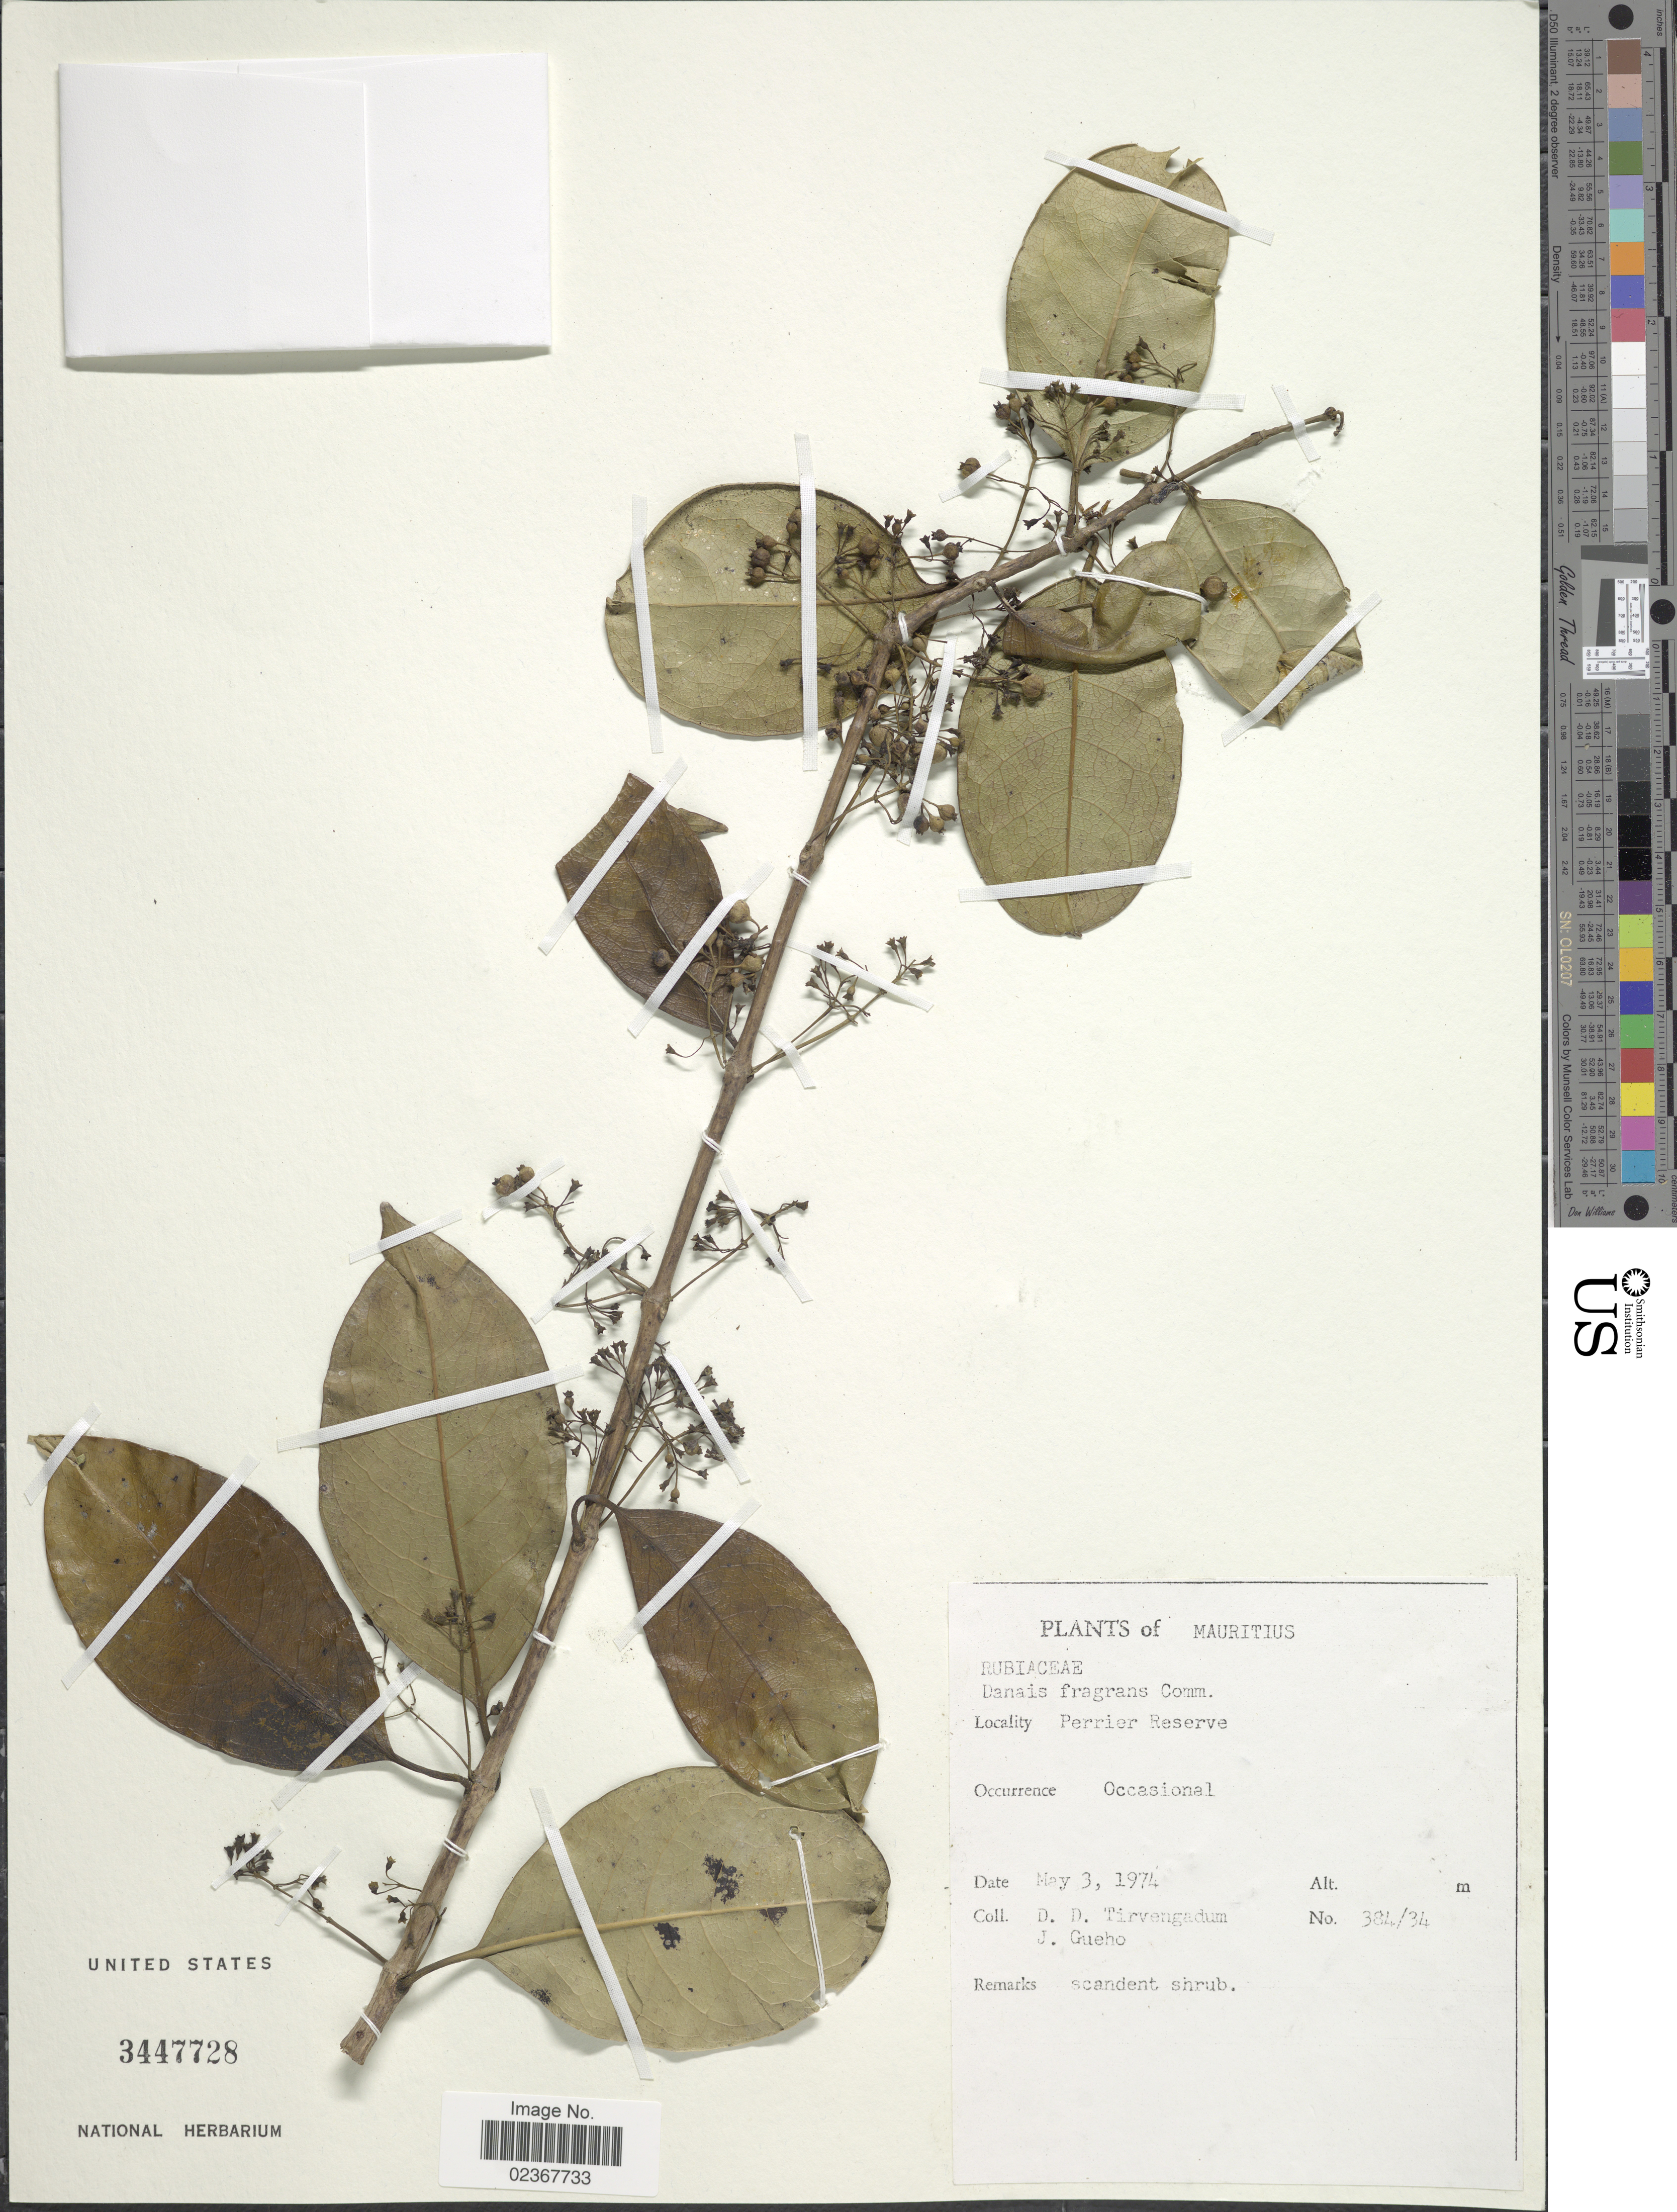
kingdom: Plantae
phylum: Tracheophyta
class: Magnoliopsida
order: Gentianales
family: Rubiaceae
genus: Danais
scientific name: Danais fragrans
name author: Comm. ex Lam.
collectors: D. Tirvengadum & J. Guého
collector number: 384/34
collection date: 1974-05-03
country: Mauritius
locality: Perrier Reserve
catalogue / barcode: US 3447728